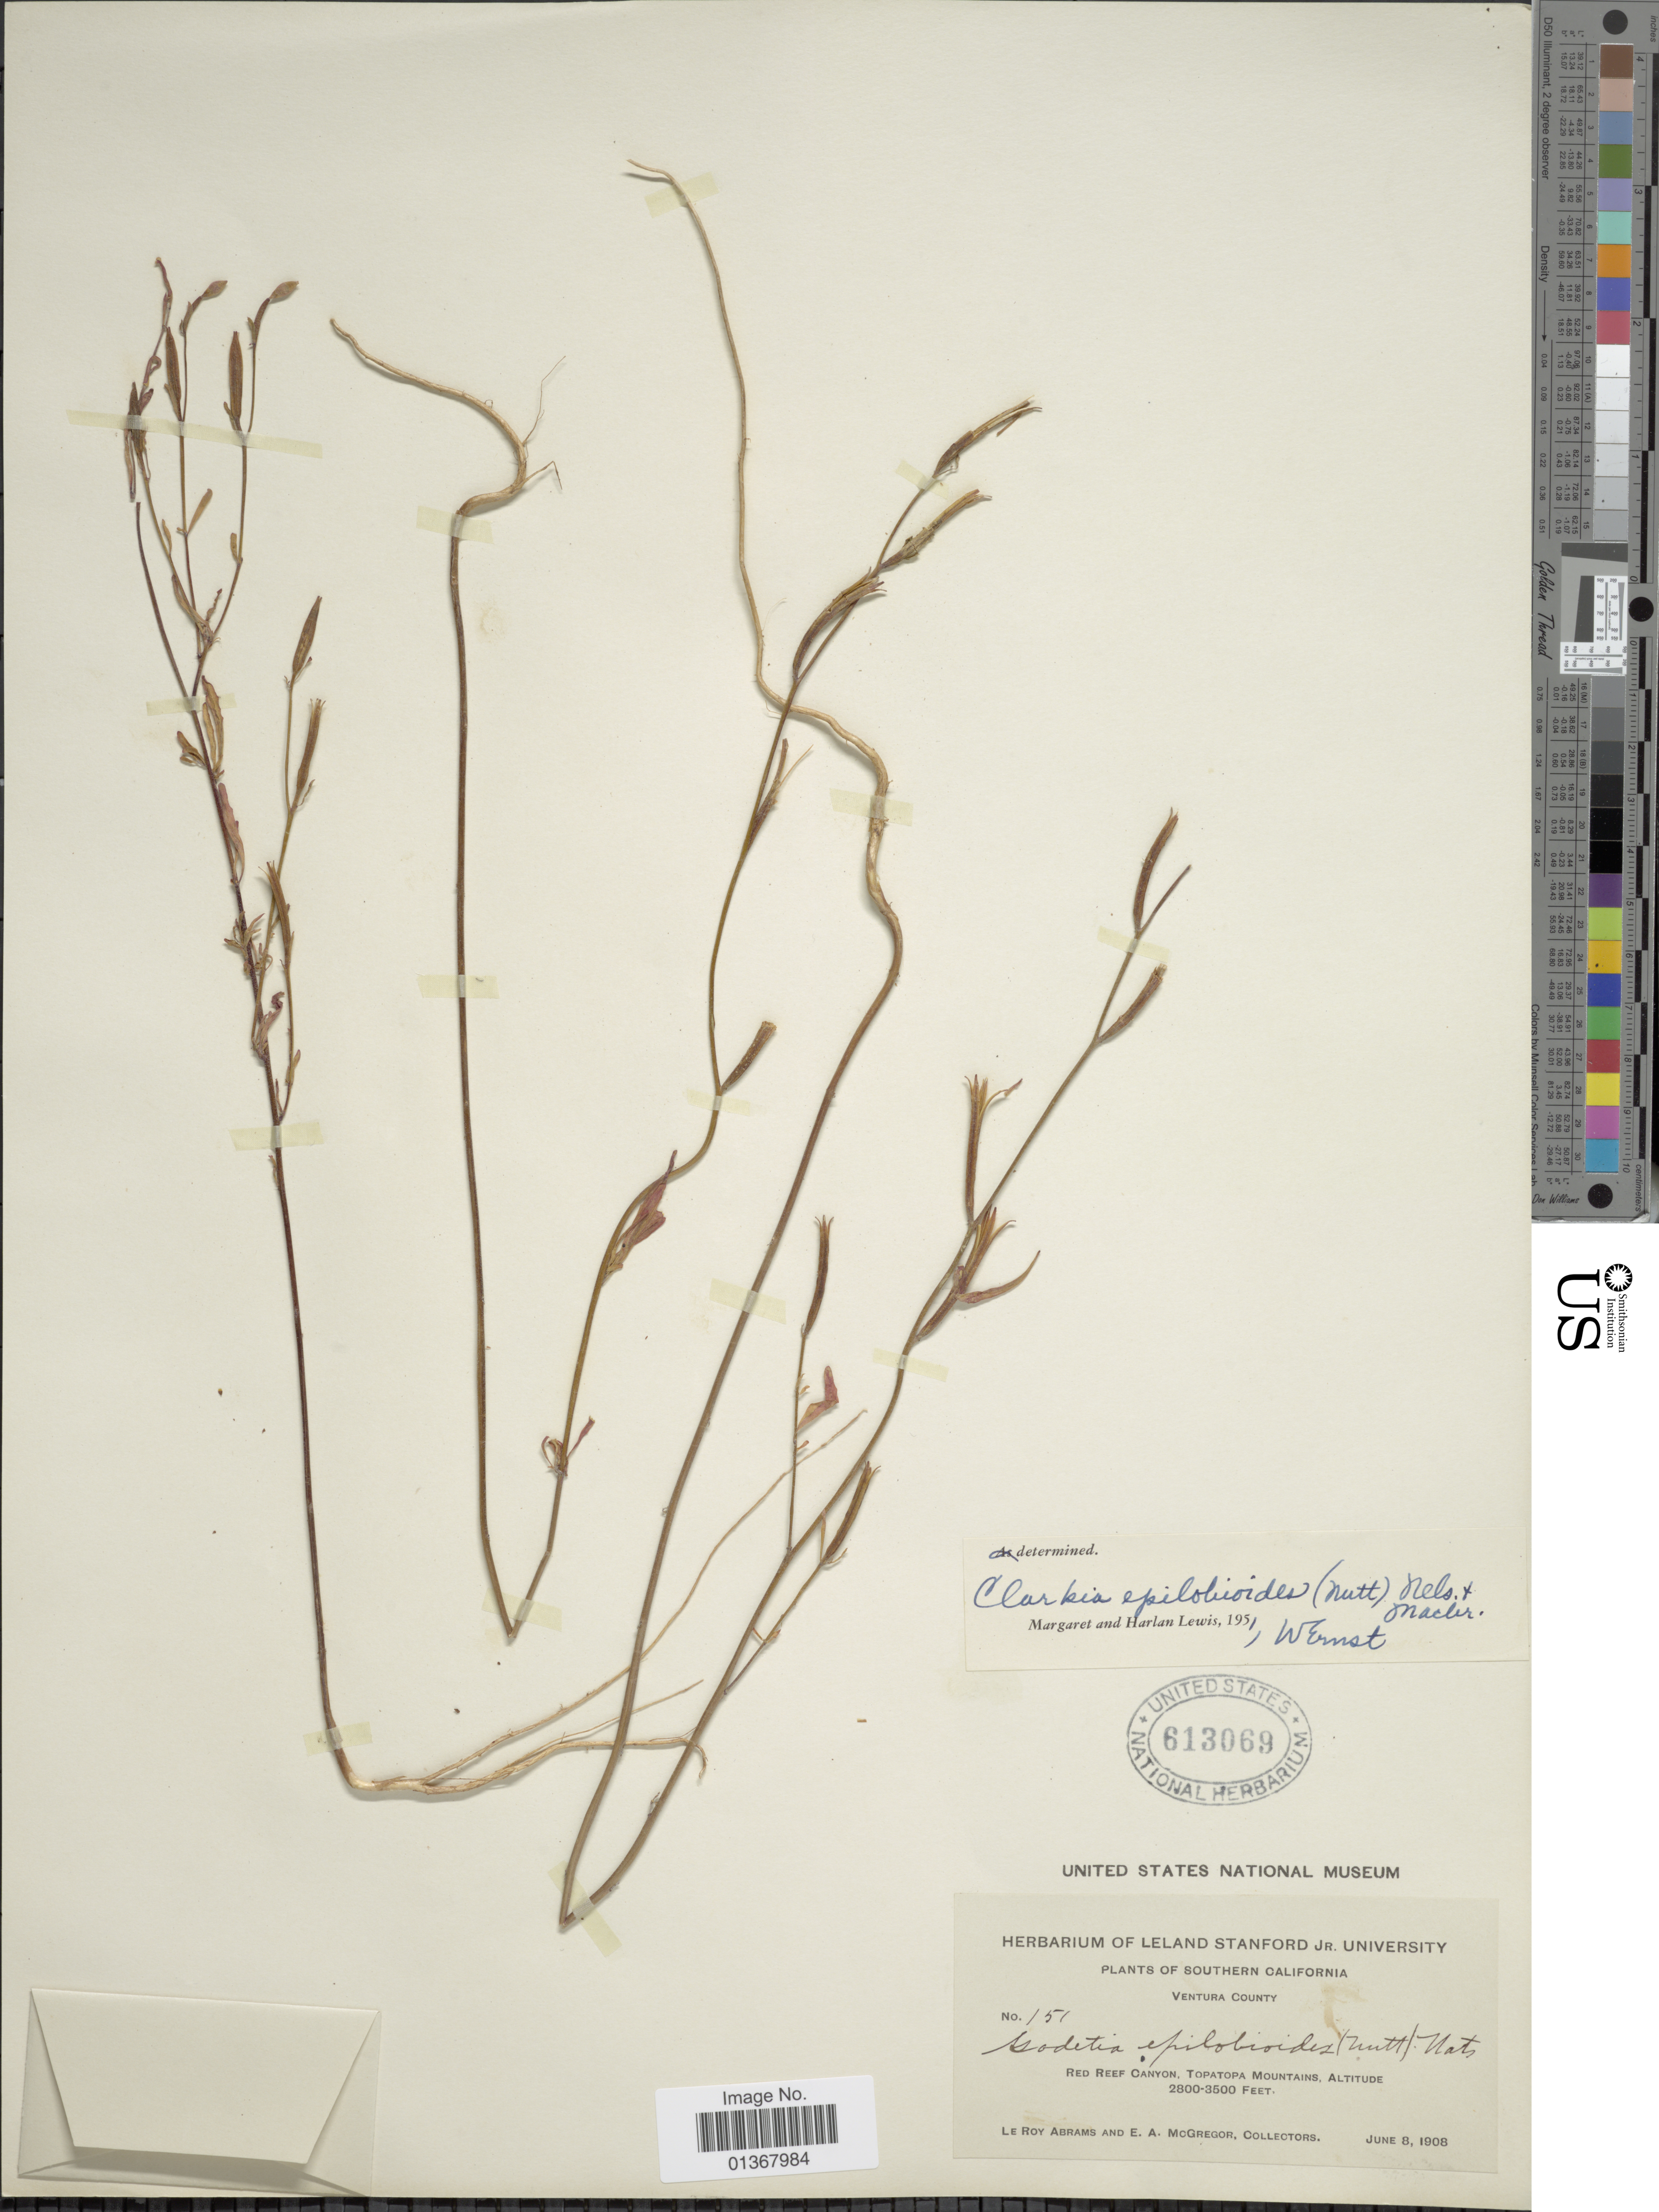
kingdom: Plantae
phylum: Tracheophyta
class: Magnoliopsida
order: Myrtales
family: Onagraceae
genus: Clarkia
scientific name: Clarkia epilobioides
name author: (Nutt. ex Torr. & A. Gray) A. Nelson & J.F. Macbr.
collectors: L. Abrams & E. A. McGregor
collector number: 151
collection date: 1908-06-08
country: United States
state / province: California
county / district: Ventura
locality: Southern California, Ventura County, Red Reef Canyon, Topatopa Mountains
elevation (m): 853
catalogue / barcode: US 613069